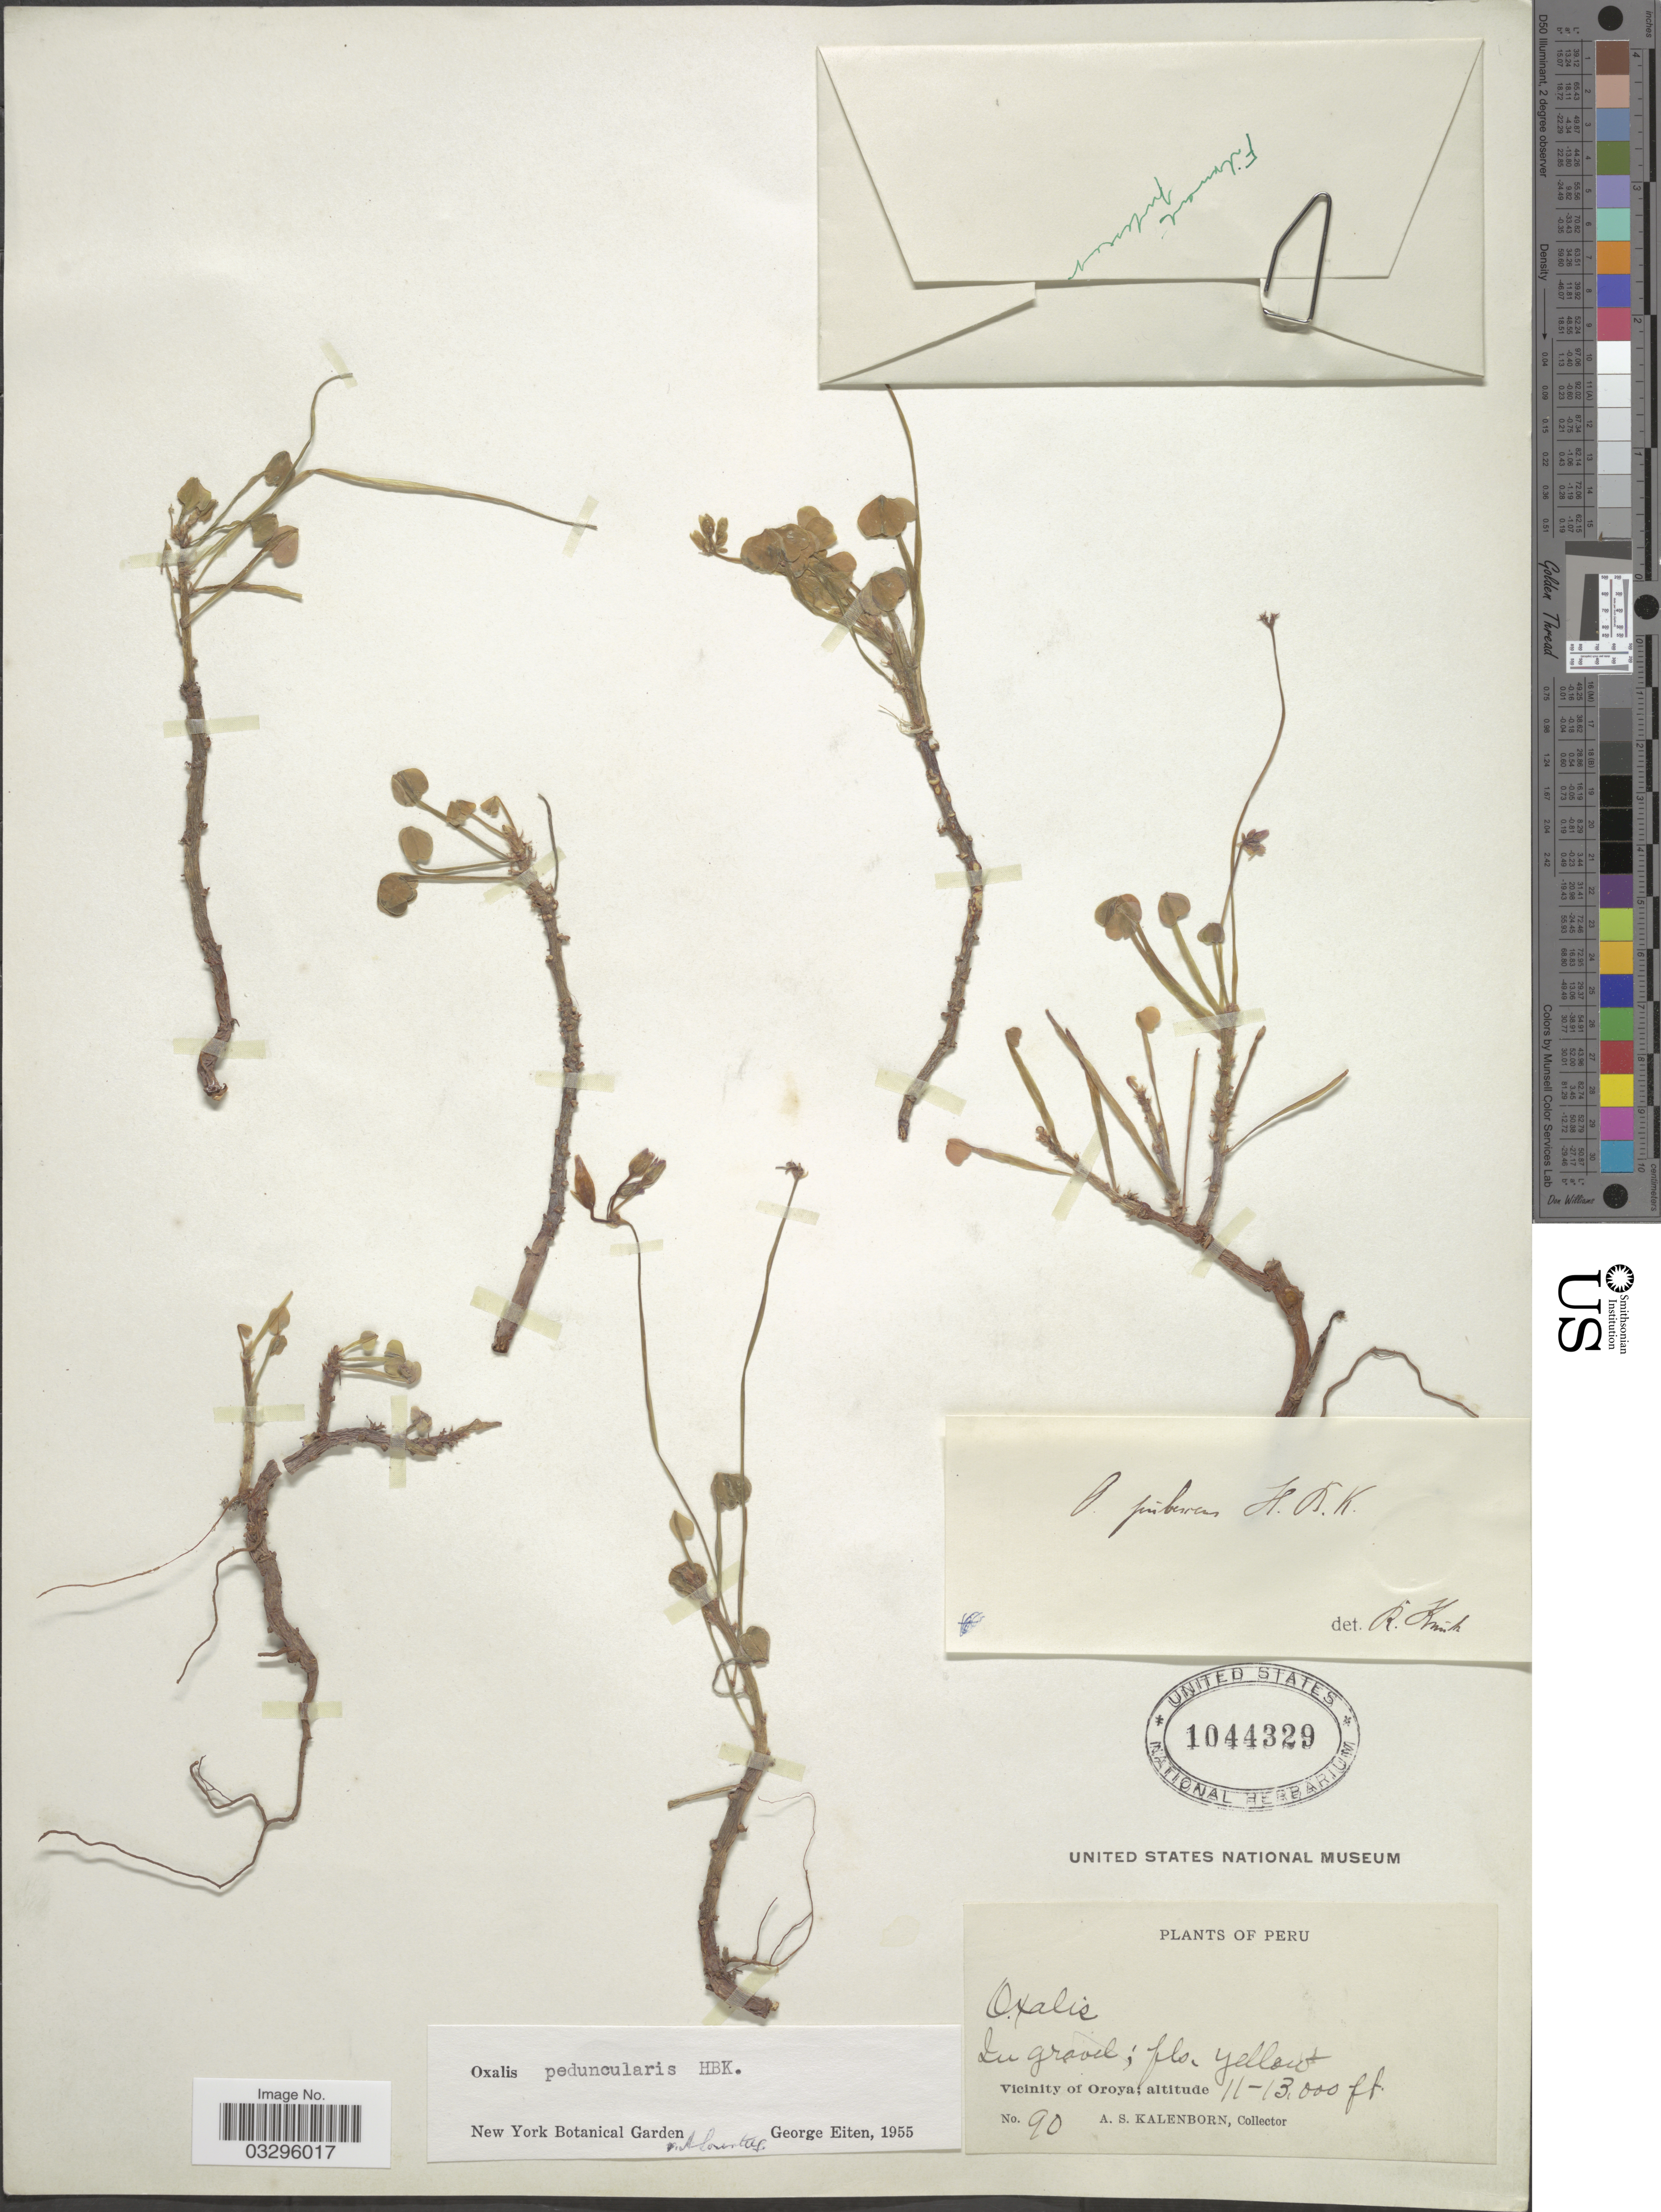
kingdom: Plantae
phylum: Tracheophyta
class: Magnoliopsida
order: Oxalidales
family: Oxalidaceae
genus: Oxalis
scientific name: Oxalis peduncularis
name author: Kunth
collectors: A. Kalenborn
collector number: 90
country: Peru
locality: Vicinity of Oroya.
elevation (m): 3353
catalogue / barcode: US 1044329